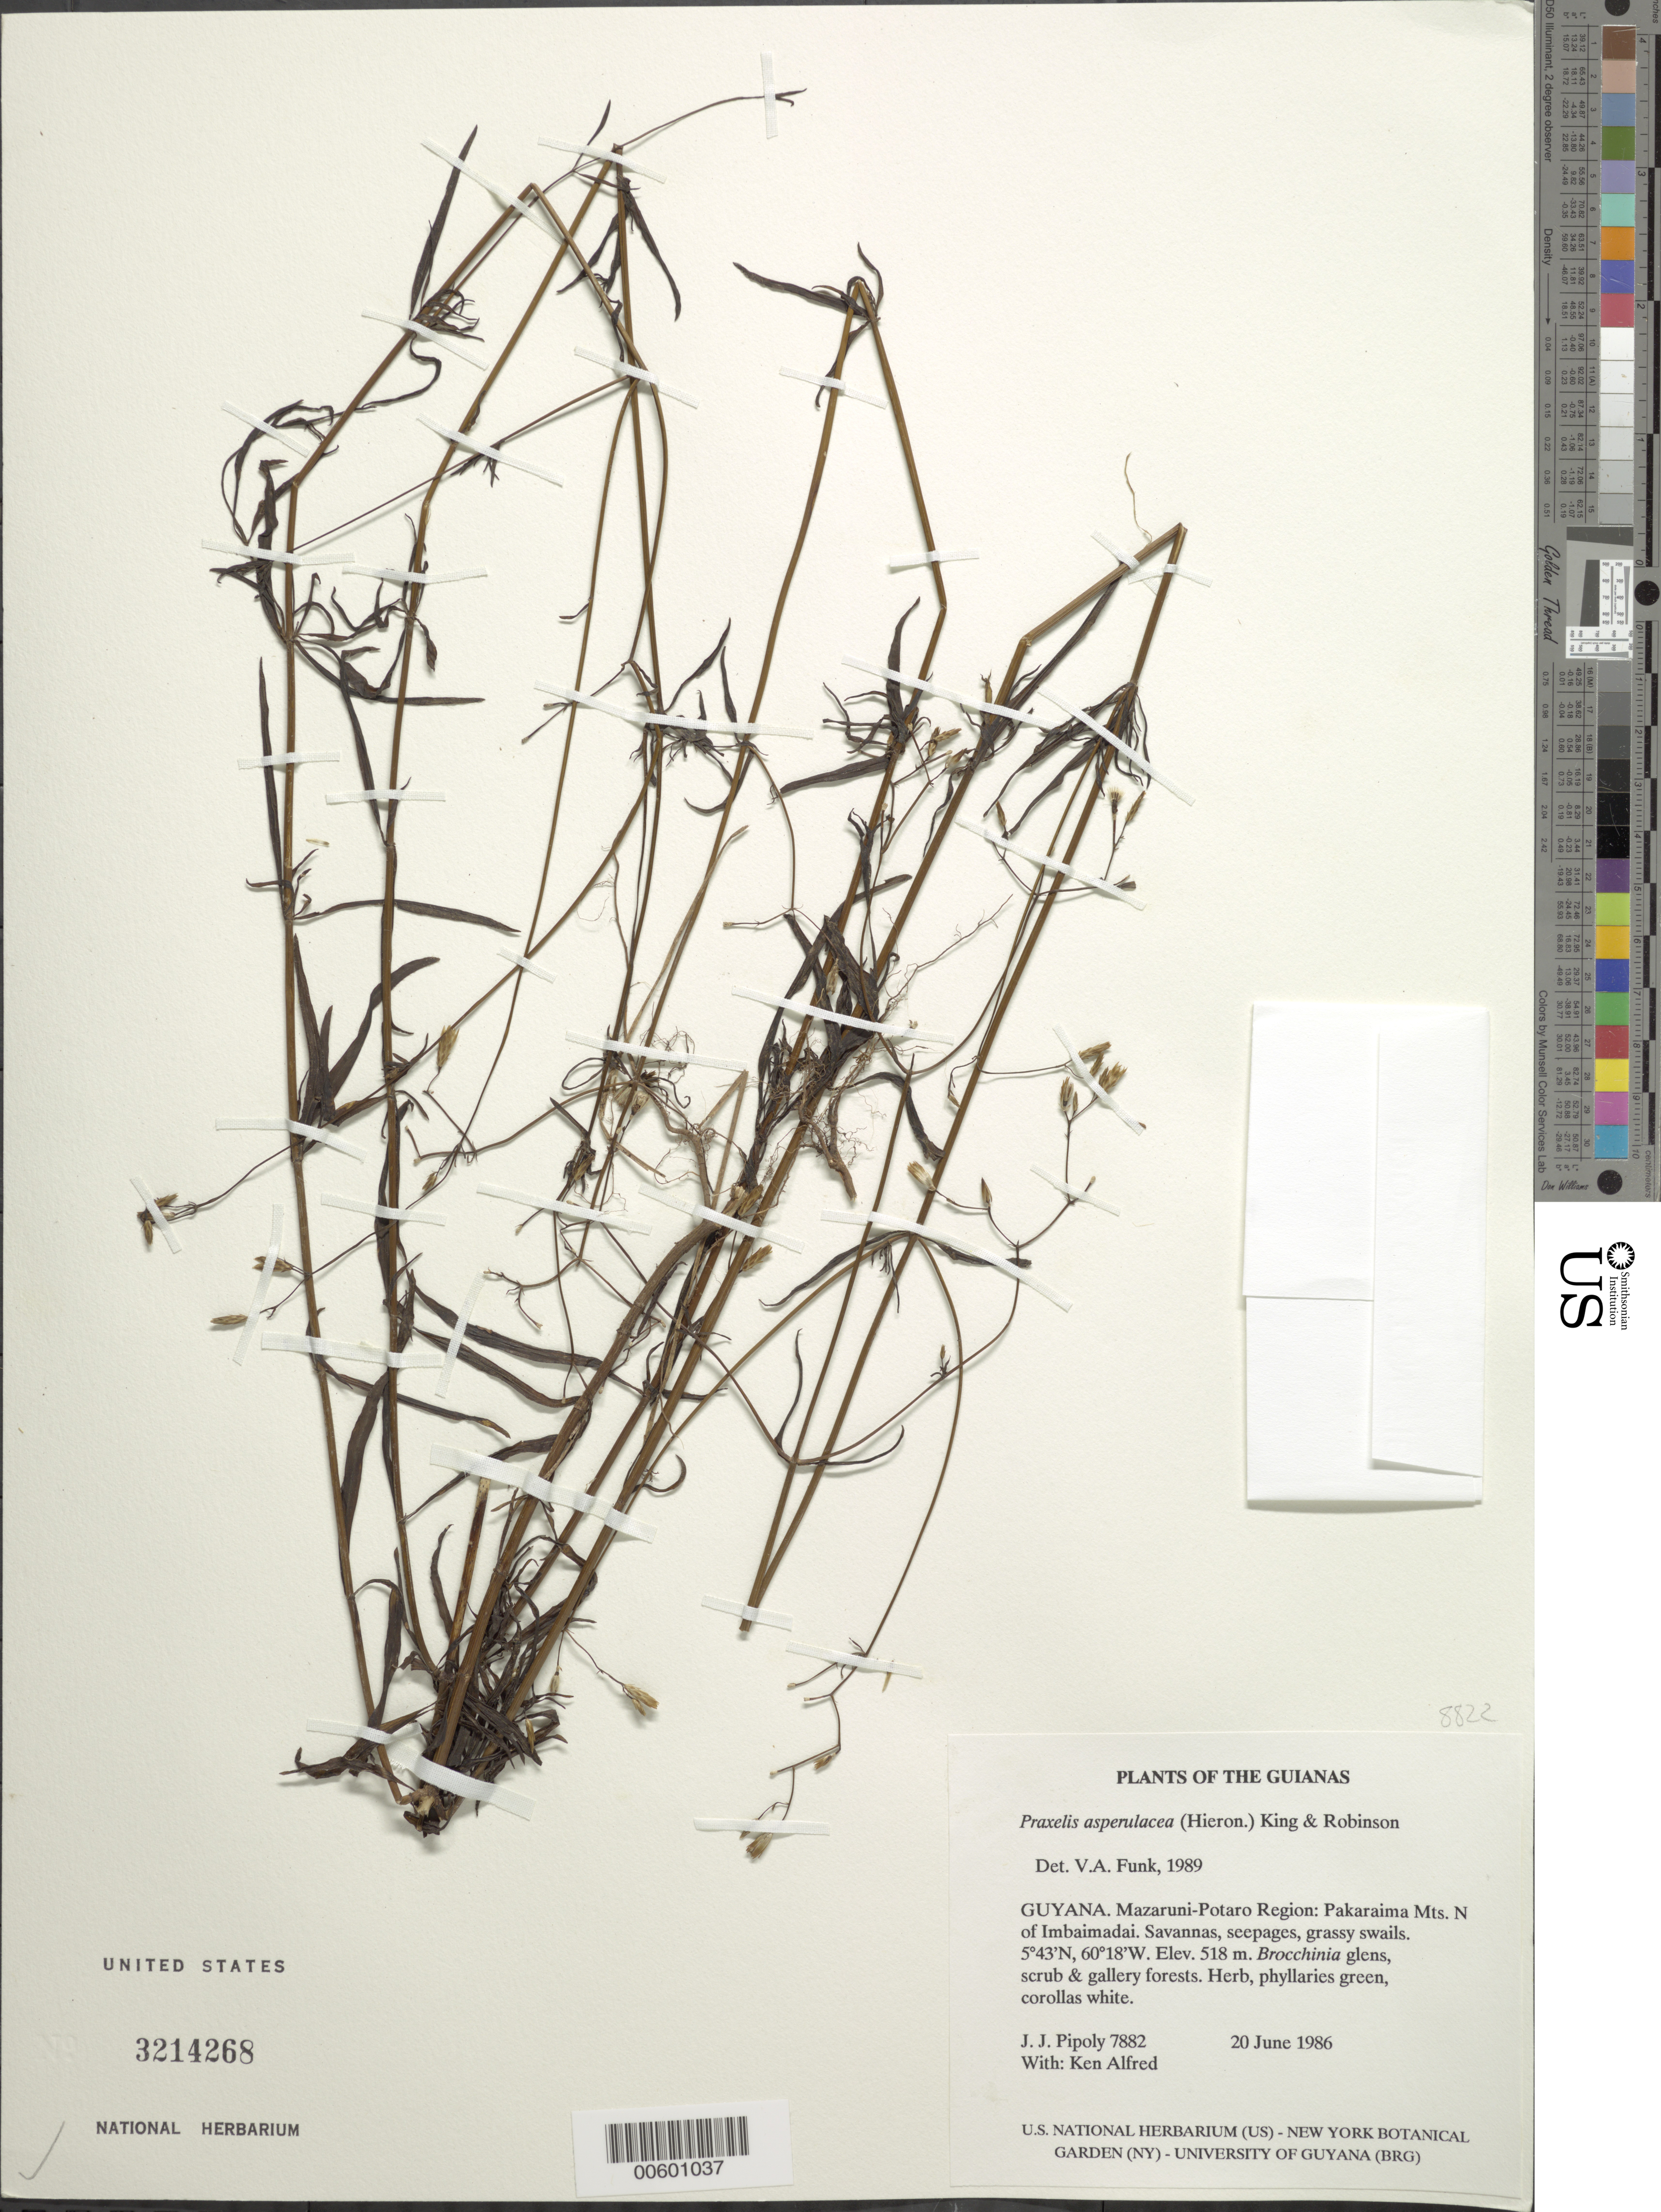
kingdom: Plantae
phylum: Tracheophyta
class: Magnoliopsida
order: Asterales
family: Asteraceae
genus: Praxelis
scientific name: Praxelis asperulacea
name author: (Baker) R.M. King & H. Rob.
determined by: Funk, Vicki A., (BOT), Smithsonian Institution - National Museum of Natural History (UNITED STATES)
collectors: J. J. Pipoly & K. Alfred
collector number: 7882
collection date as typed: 20 June 1986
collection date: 1986-06-20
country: Guyana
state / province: Cuyuni-Mazaruni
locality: Pakaraima Mts. N of Imbaimadai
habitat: Savannas, seepages, grassy swails, Brocchinia glens, scrub & gallery forests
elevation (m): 518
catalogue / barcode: US 3214268